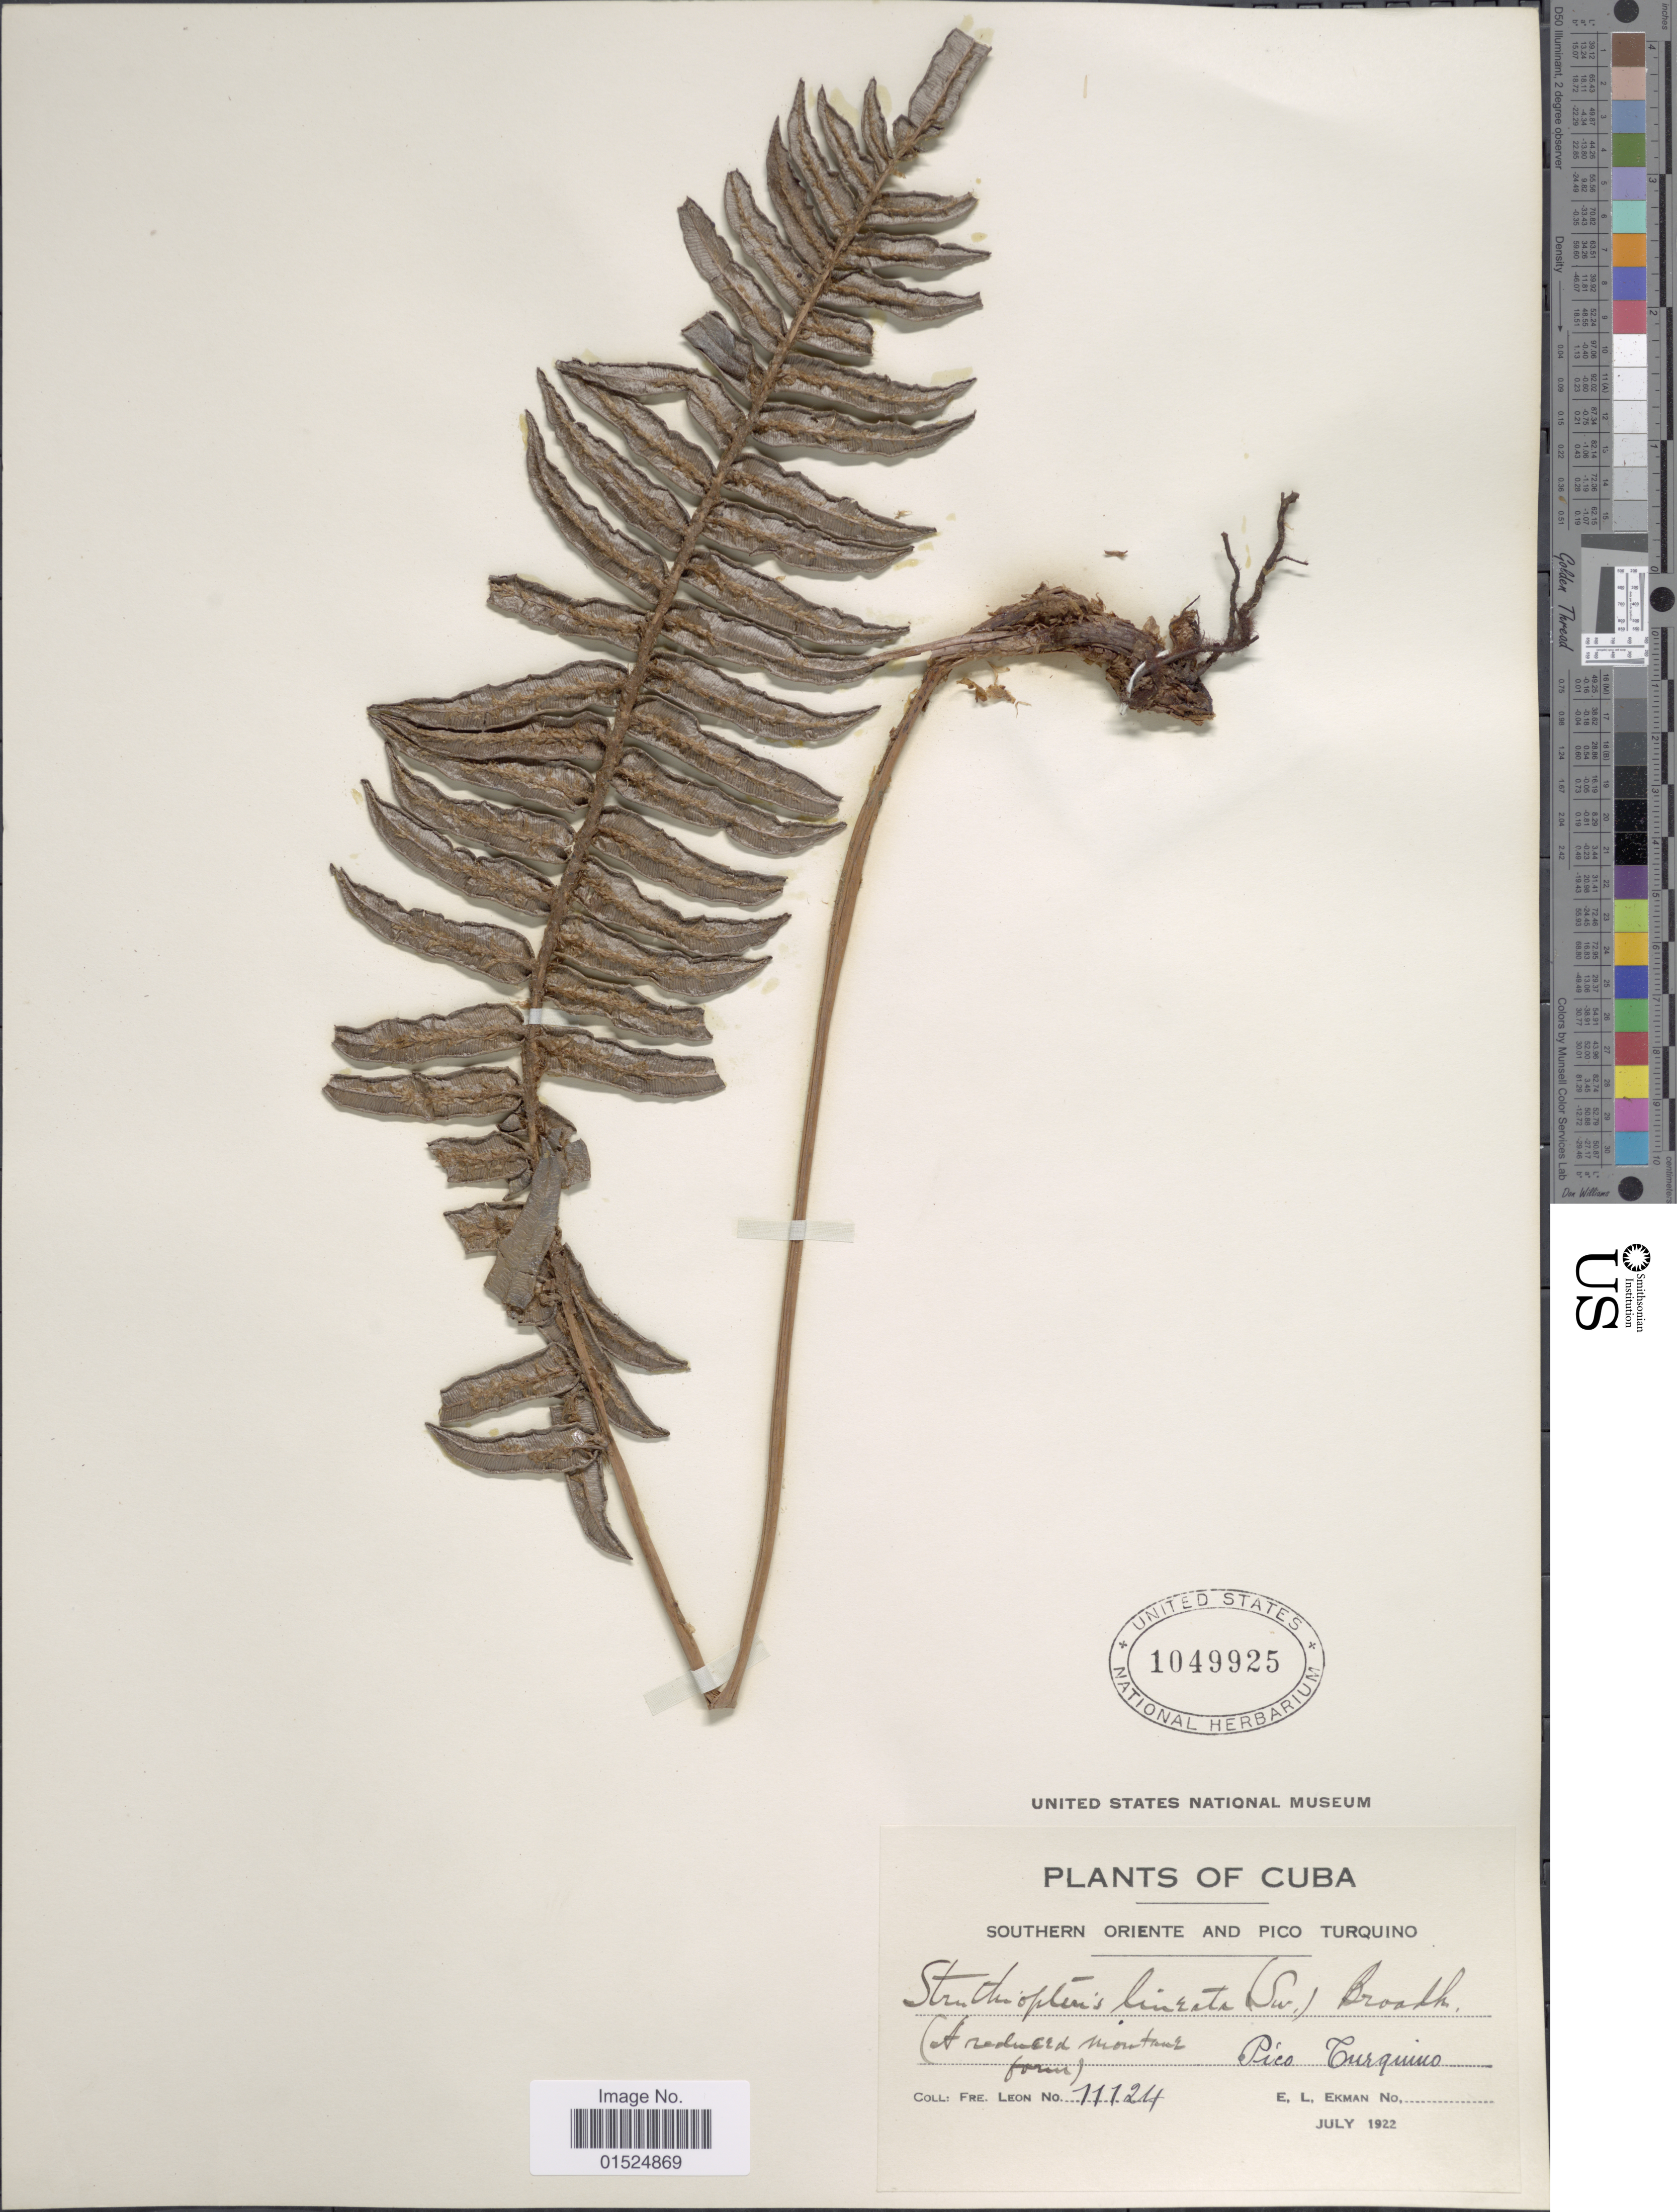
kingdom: Plantae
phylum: Tracheophyta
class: Polypodiopsida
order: Polypodiales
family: Blechnaceae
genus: Blechnum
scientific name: Blechnum lineatum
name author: (Sw.) C. Chr.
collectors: Bro. León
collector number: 11124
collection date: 1922-07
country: Cuba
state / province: Oriente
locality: Southern of Oriente and Pico Turquino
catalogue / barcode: US 1049925